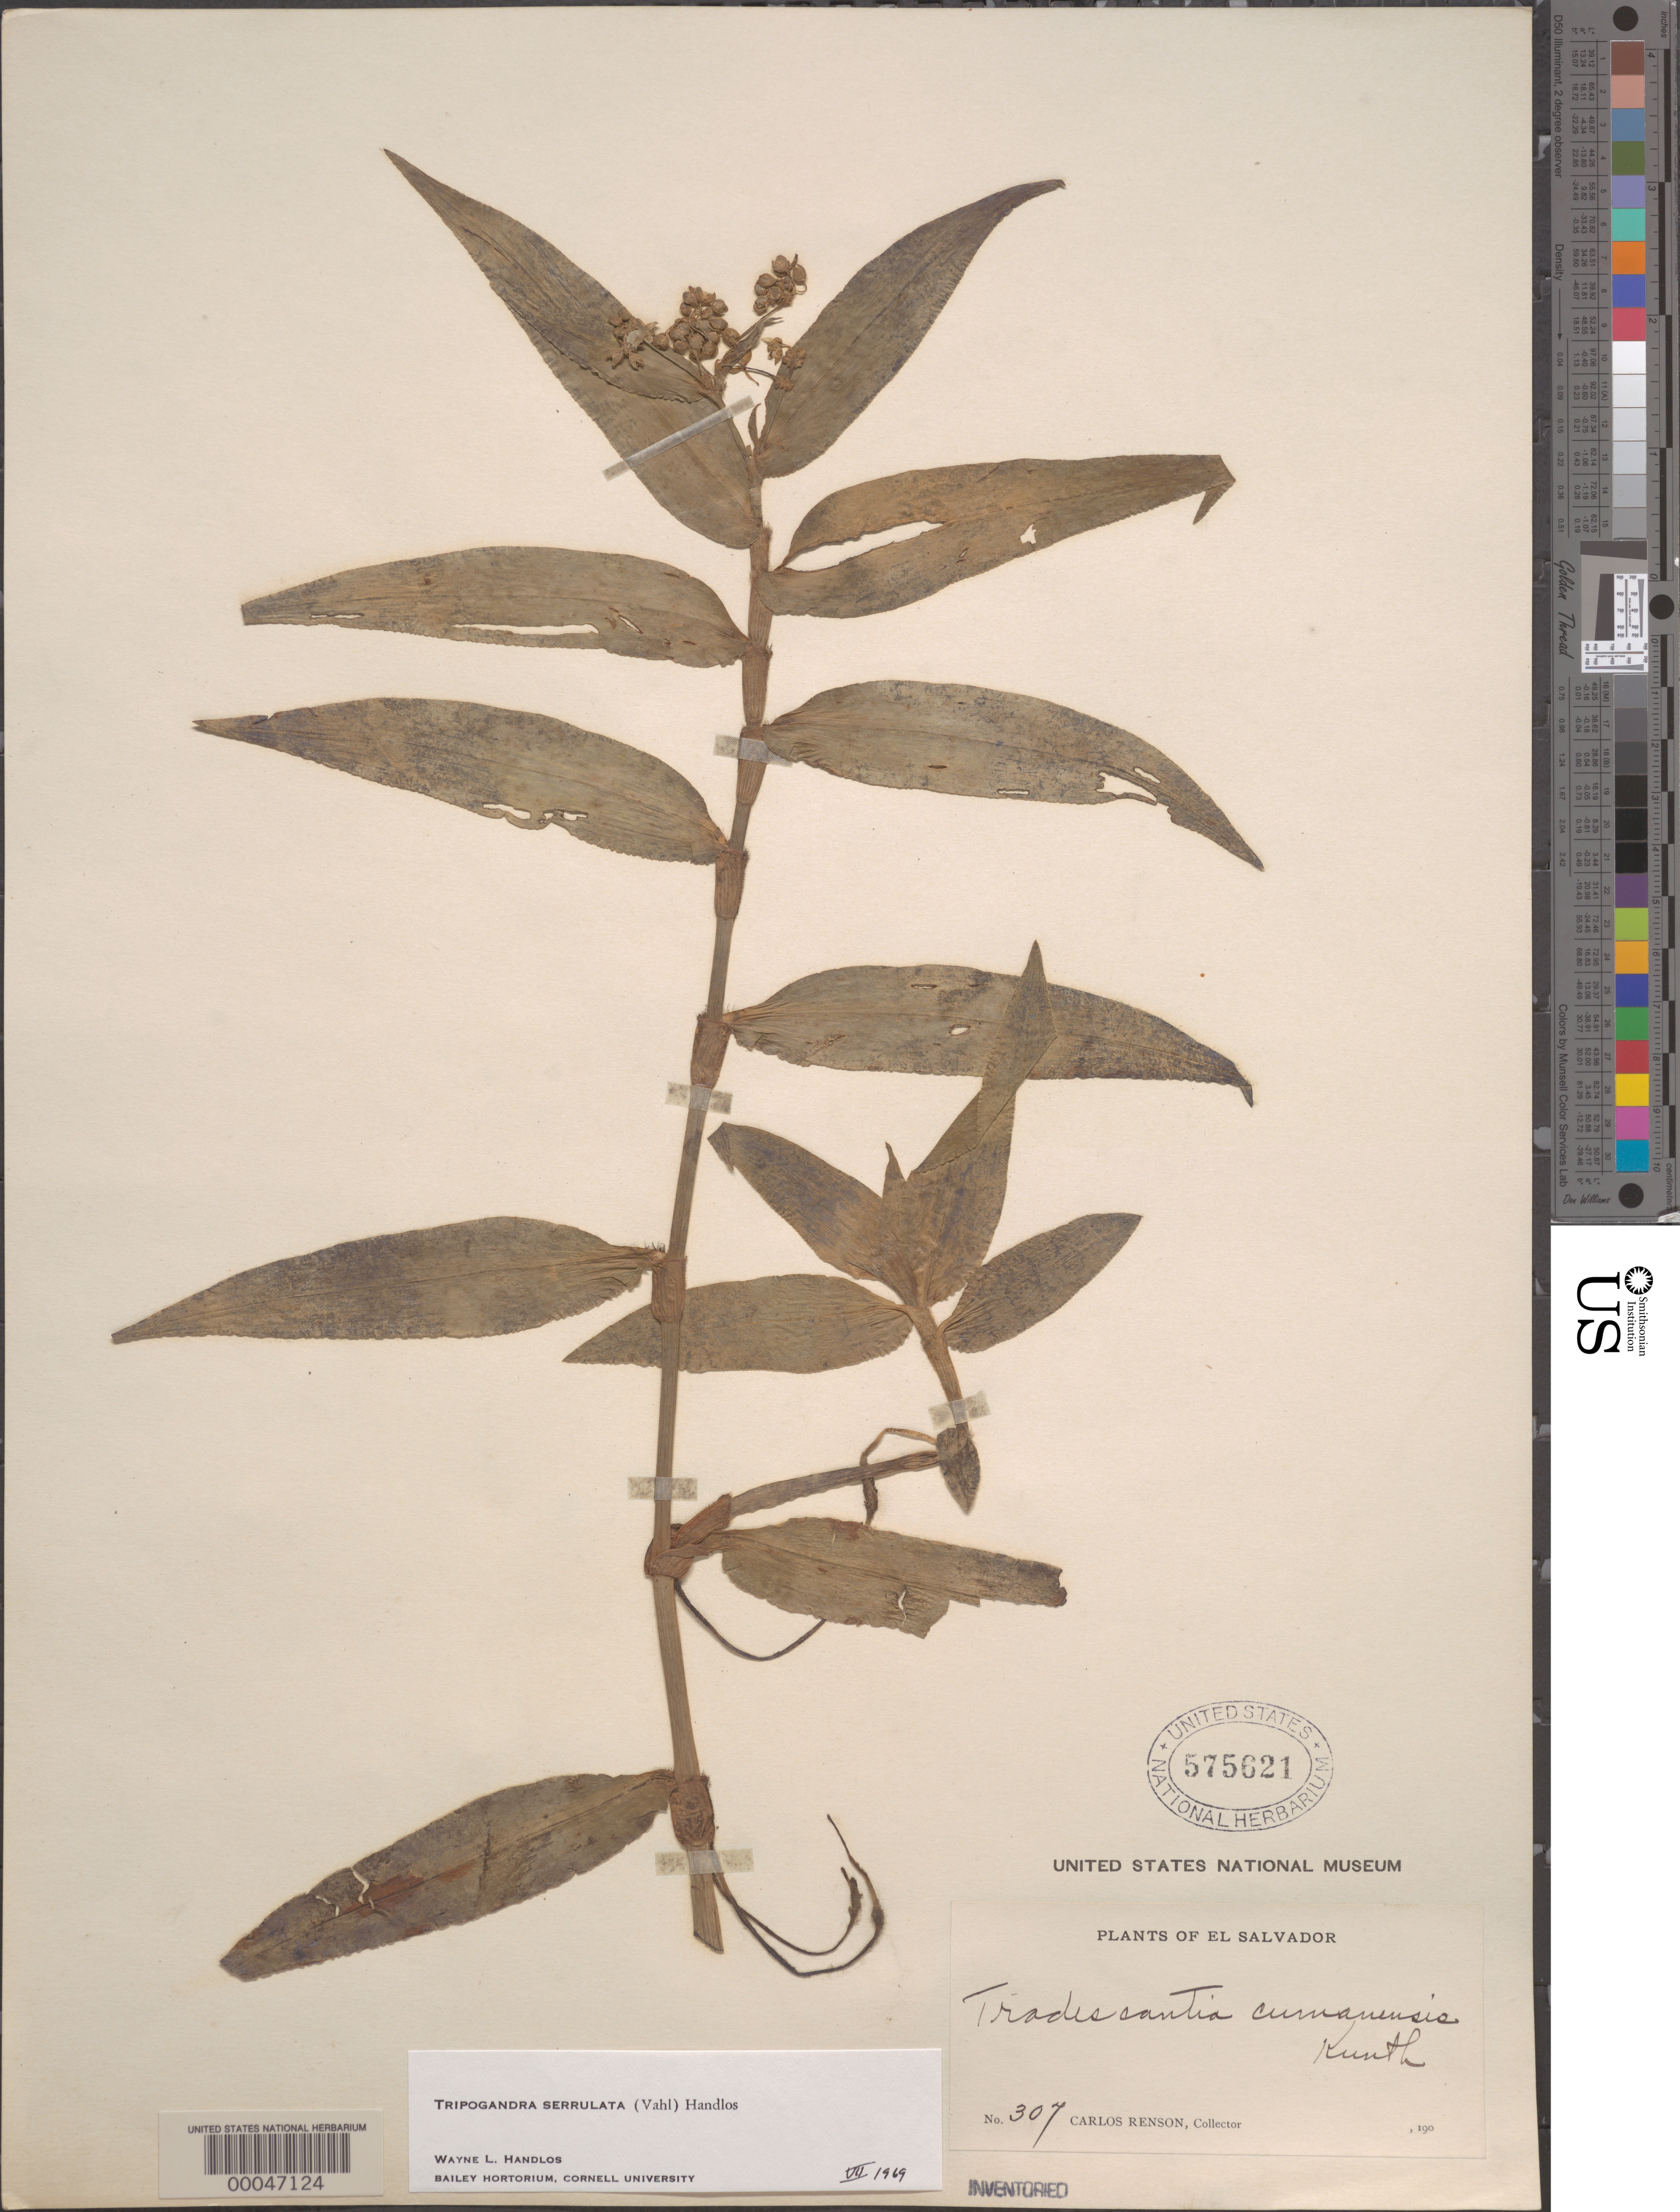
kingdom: Plantae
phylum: Tracheophyta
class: Liliopsida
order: Commelinales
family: Commelinaceae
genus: Tripogandra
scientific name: Tripogandra serrulata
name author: (Vahl) Handlos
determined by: Handlos, W. L.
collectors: C. Renson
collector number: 307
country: El Salvador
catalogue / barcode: US 575621